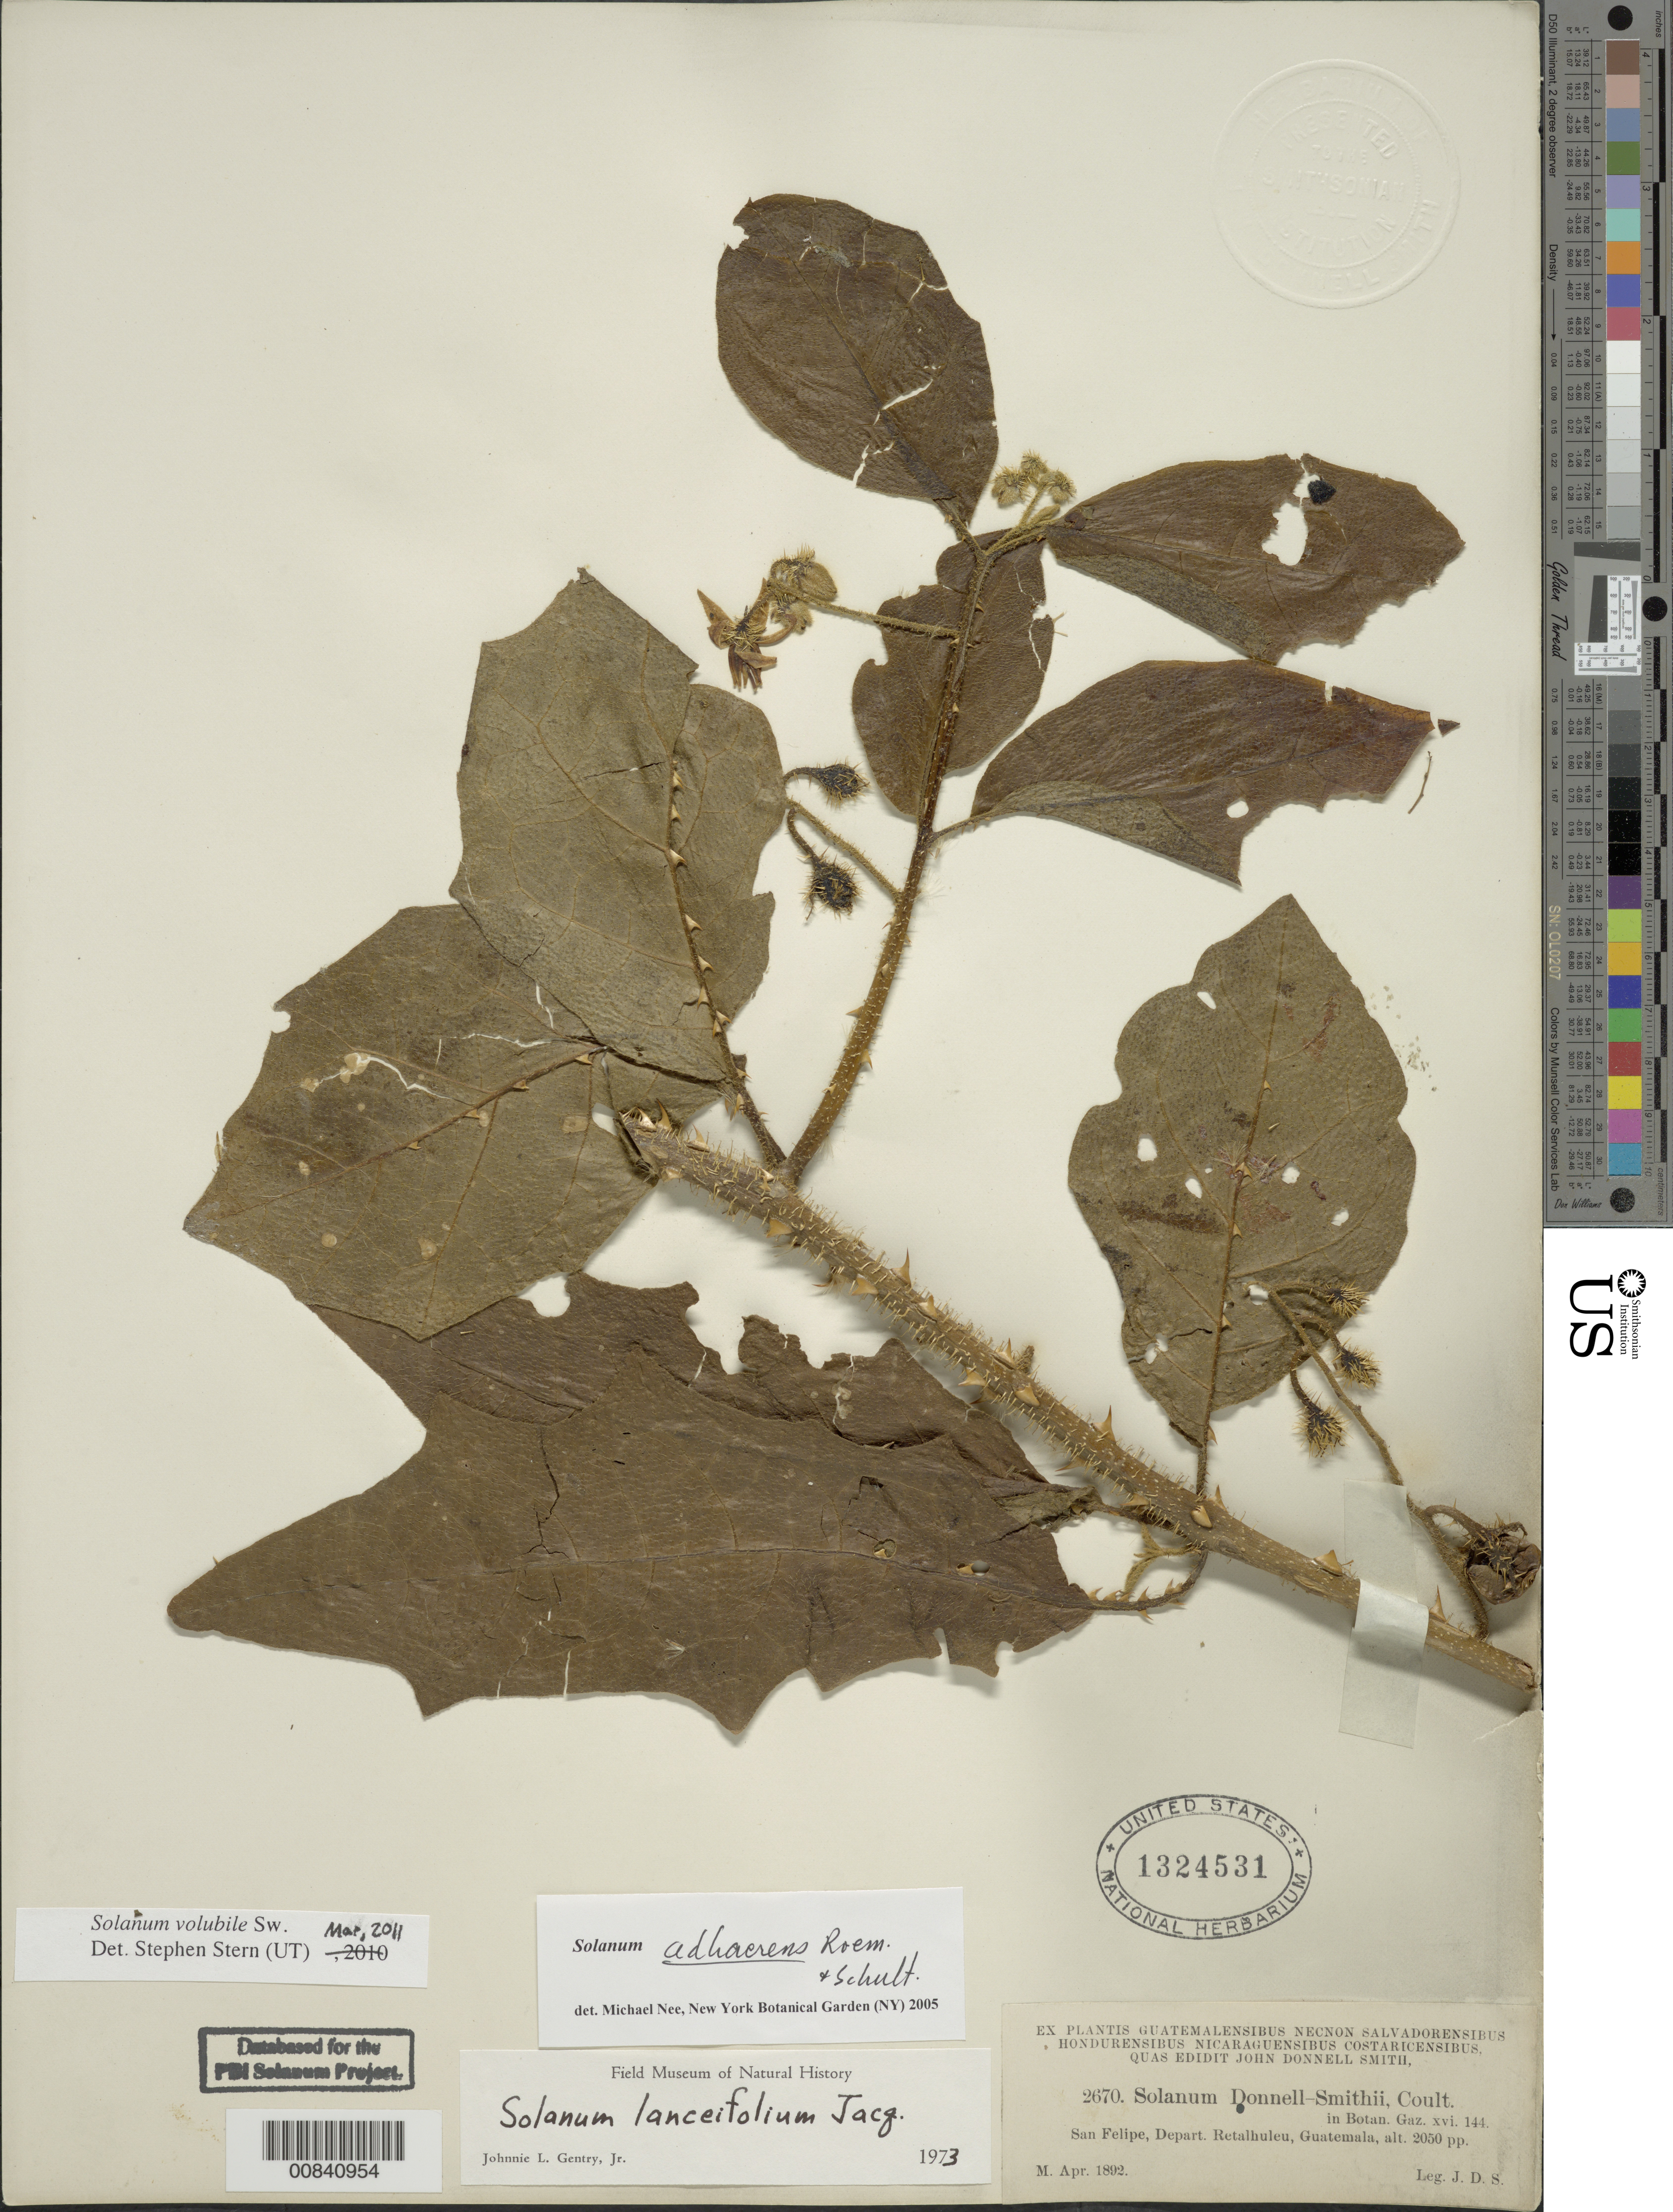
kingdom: Plantae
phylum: Tracheophyta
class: Magnoliopsida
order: Solanales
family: Solanaceae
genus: Solanum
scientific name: Solanum adhaerens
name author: Roem. & Schult.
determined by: Nee, Michael H.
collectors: J. Donnell Smith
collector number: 2670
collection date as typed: Apr 1892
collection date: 1892-04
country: Guatemala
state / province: Retalhuleu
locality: San Felilpe.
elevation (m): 625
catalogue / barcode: US 1324531